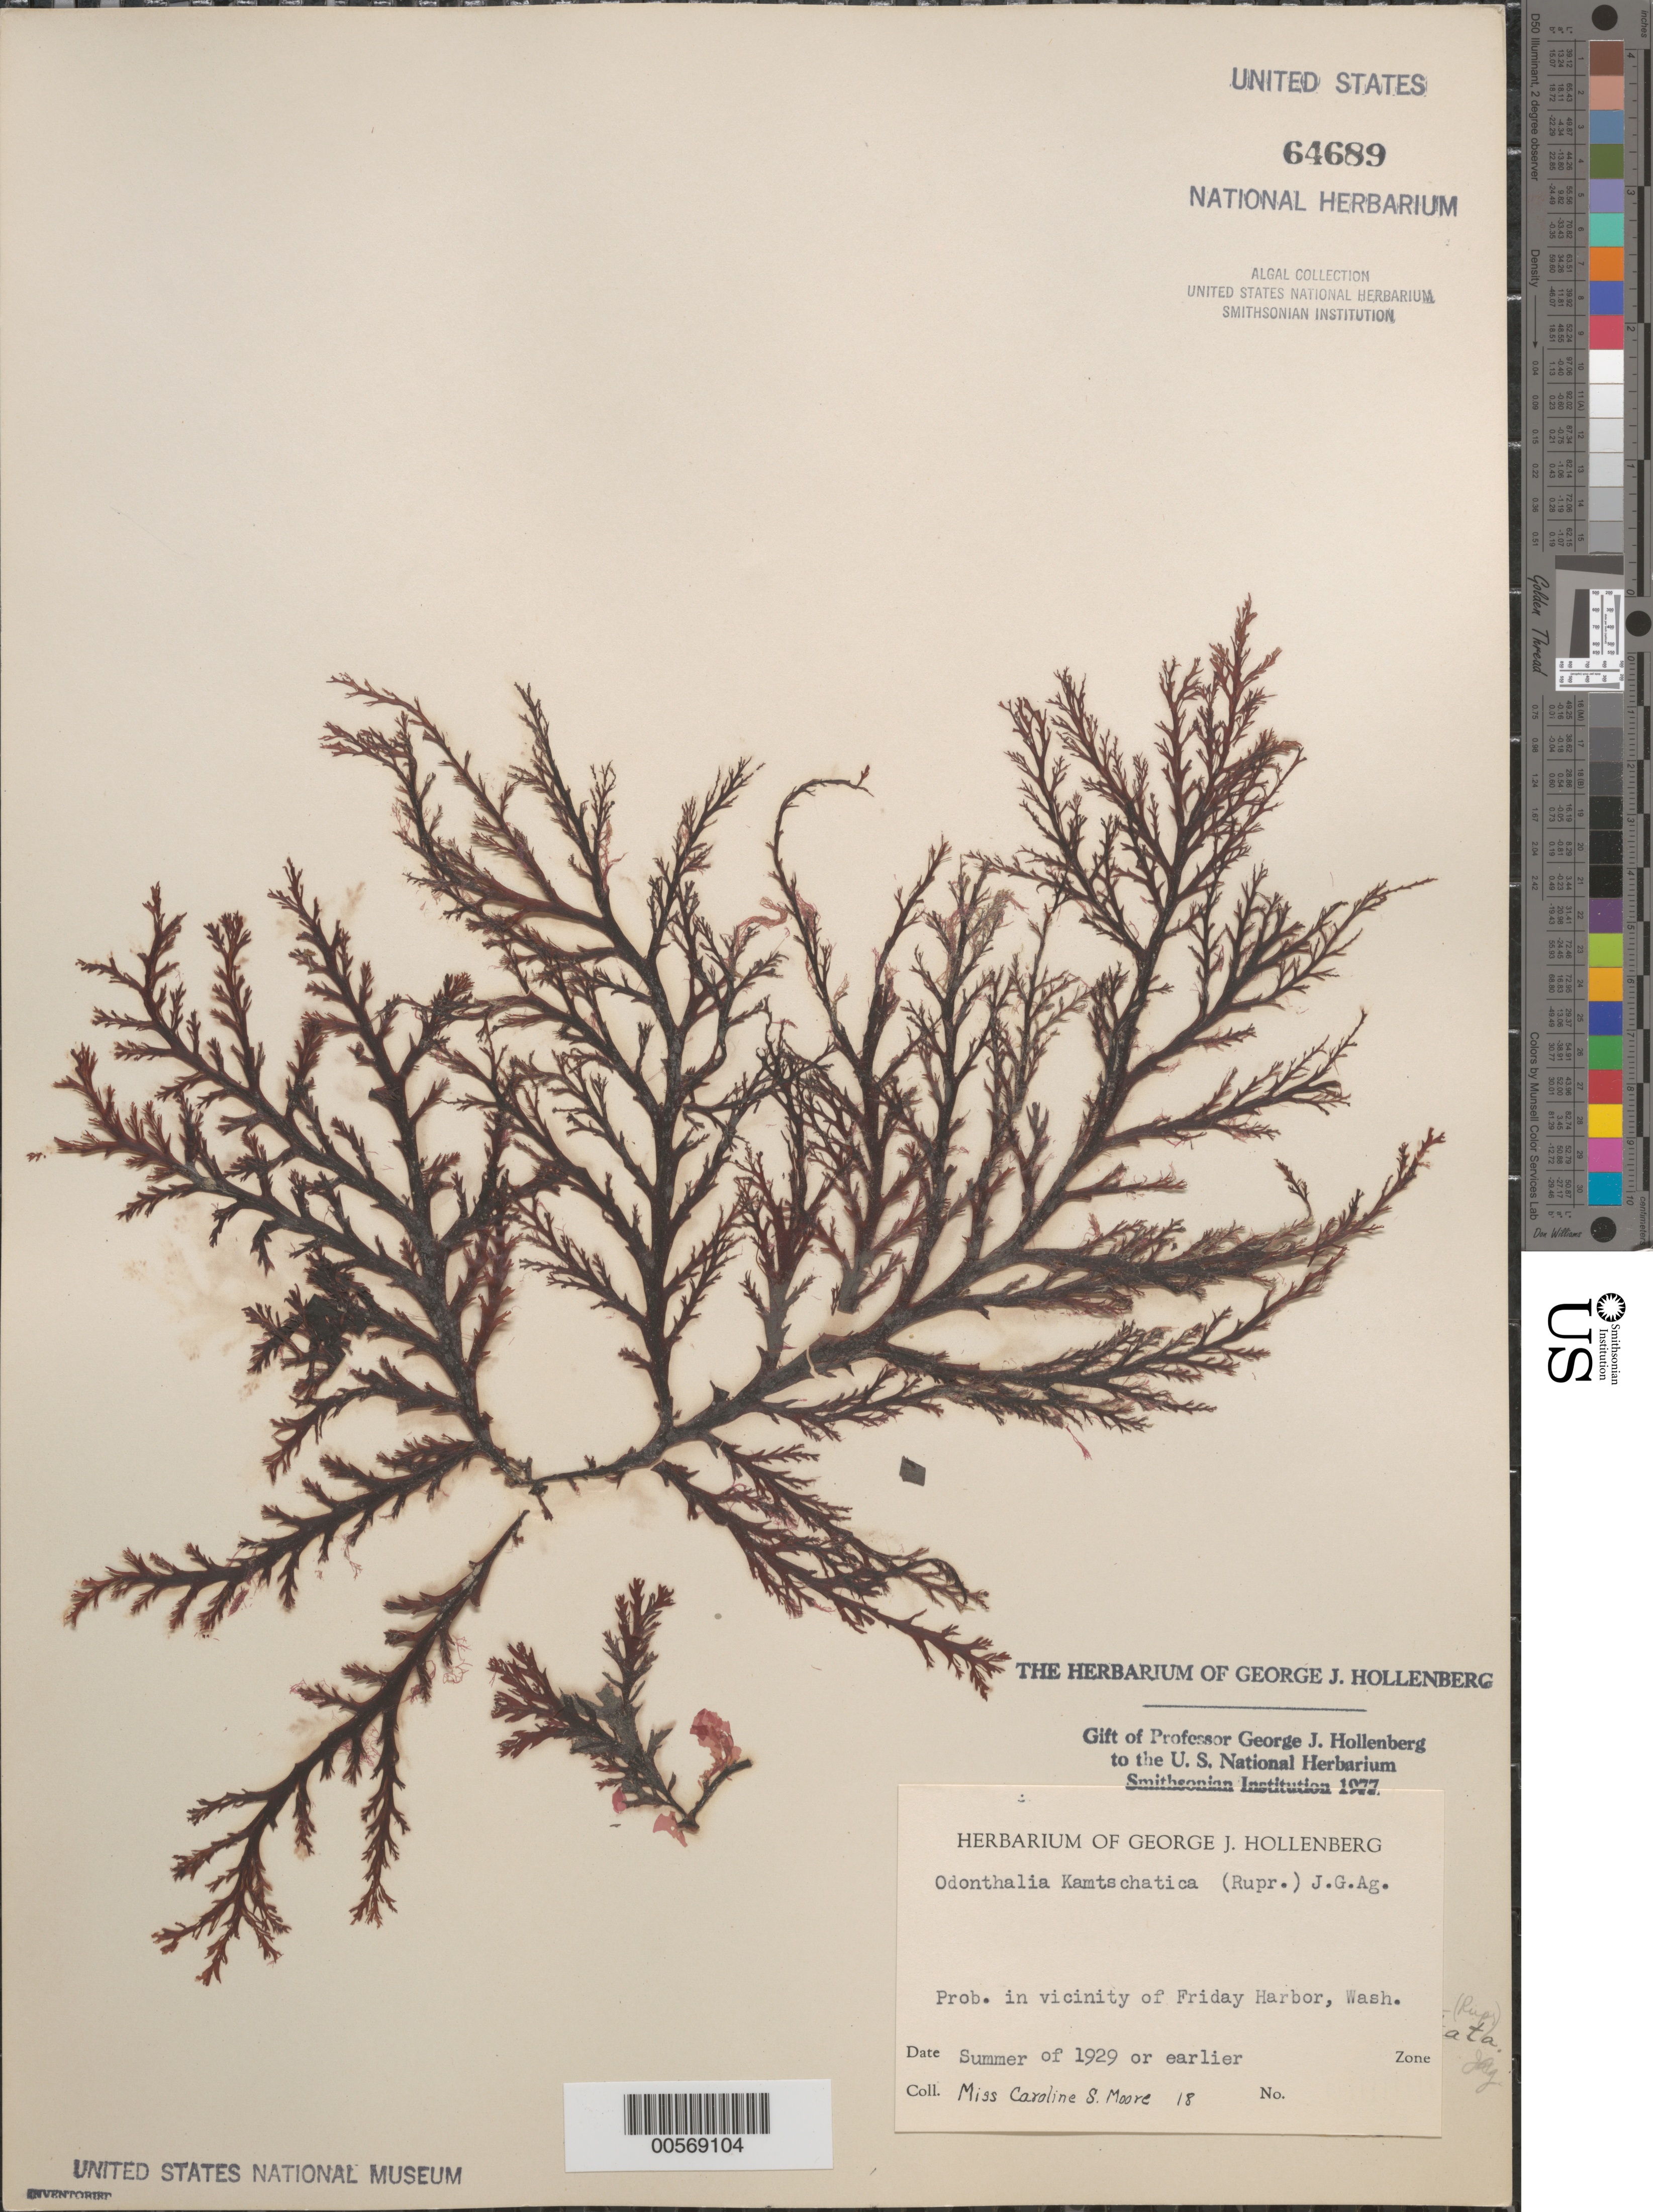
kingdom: Plantae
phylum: Rhodophyta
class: Florideophyceae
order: Ceramiales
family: Rhodomelaceae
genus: Odonthalia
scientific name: Odonthalia kamtschatica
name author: (Rupr.) J. Agardh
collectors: C. Moore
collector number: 18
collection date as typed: Sum 1929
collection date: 1929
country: United States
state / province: Washington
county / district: San Juan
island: San Juan Island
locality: Probably Friday Harbor area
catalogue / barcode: US 64689